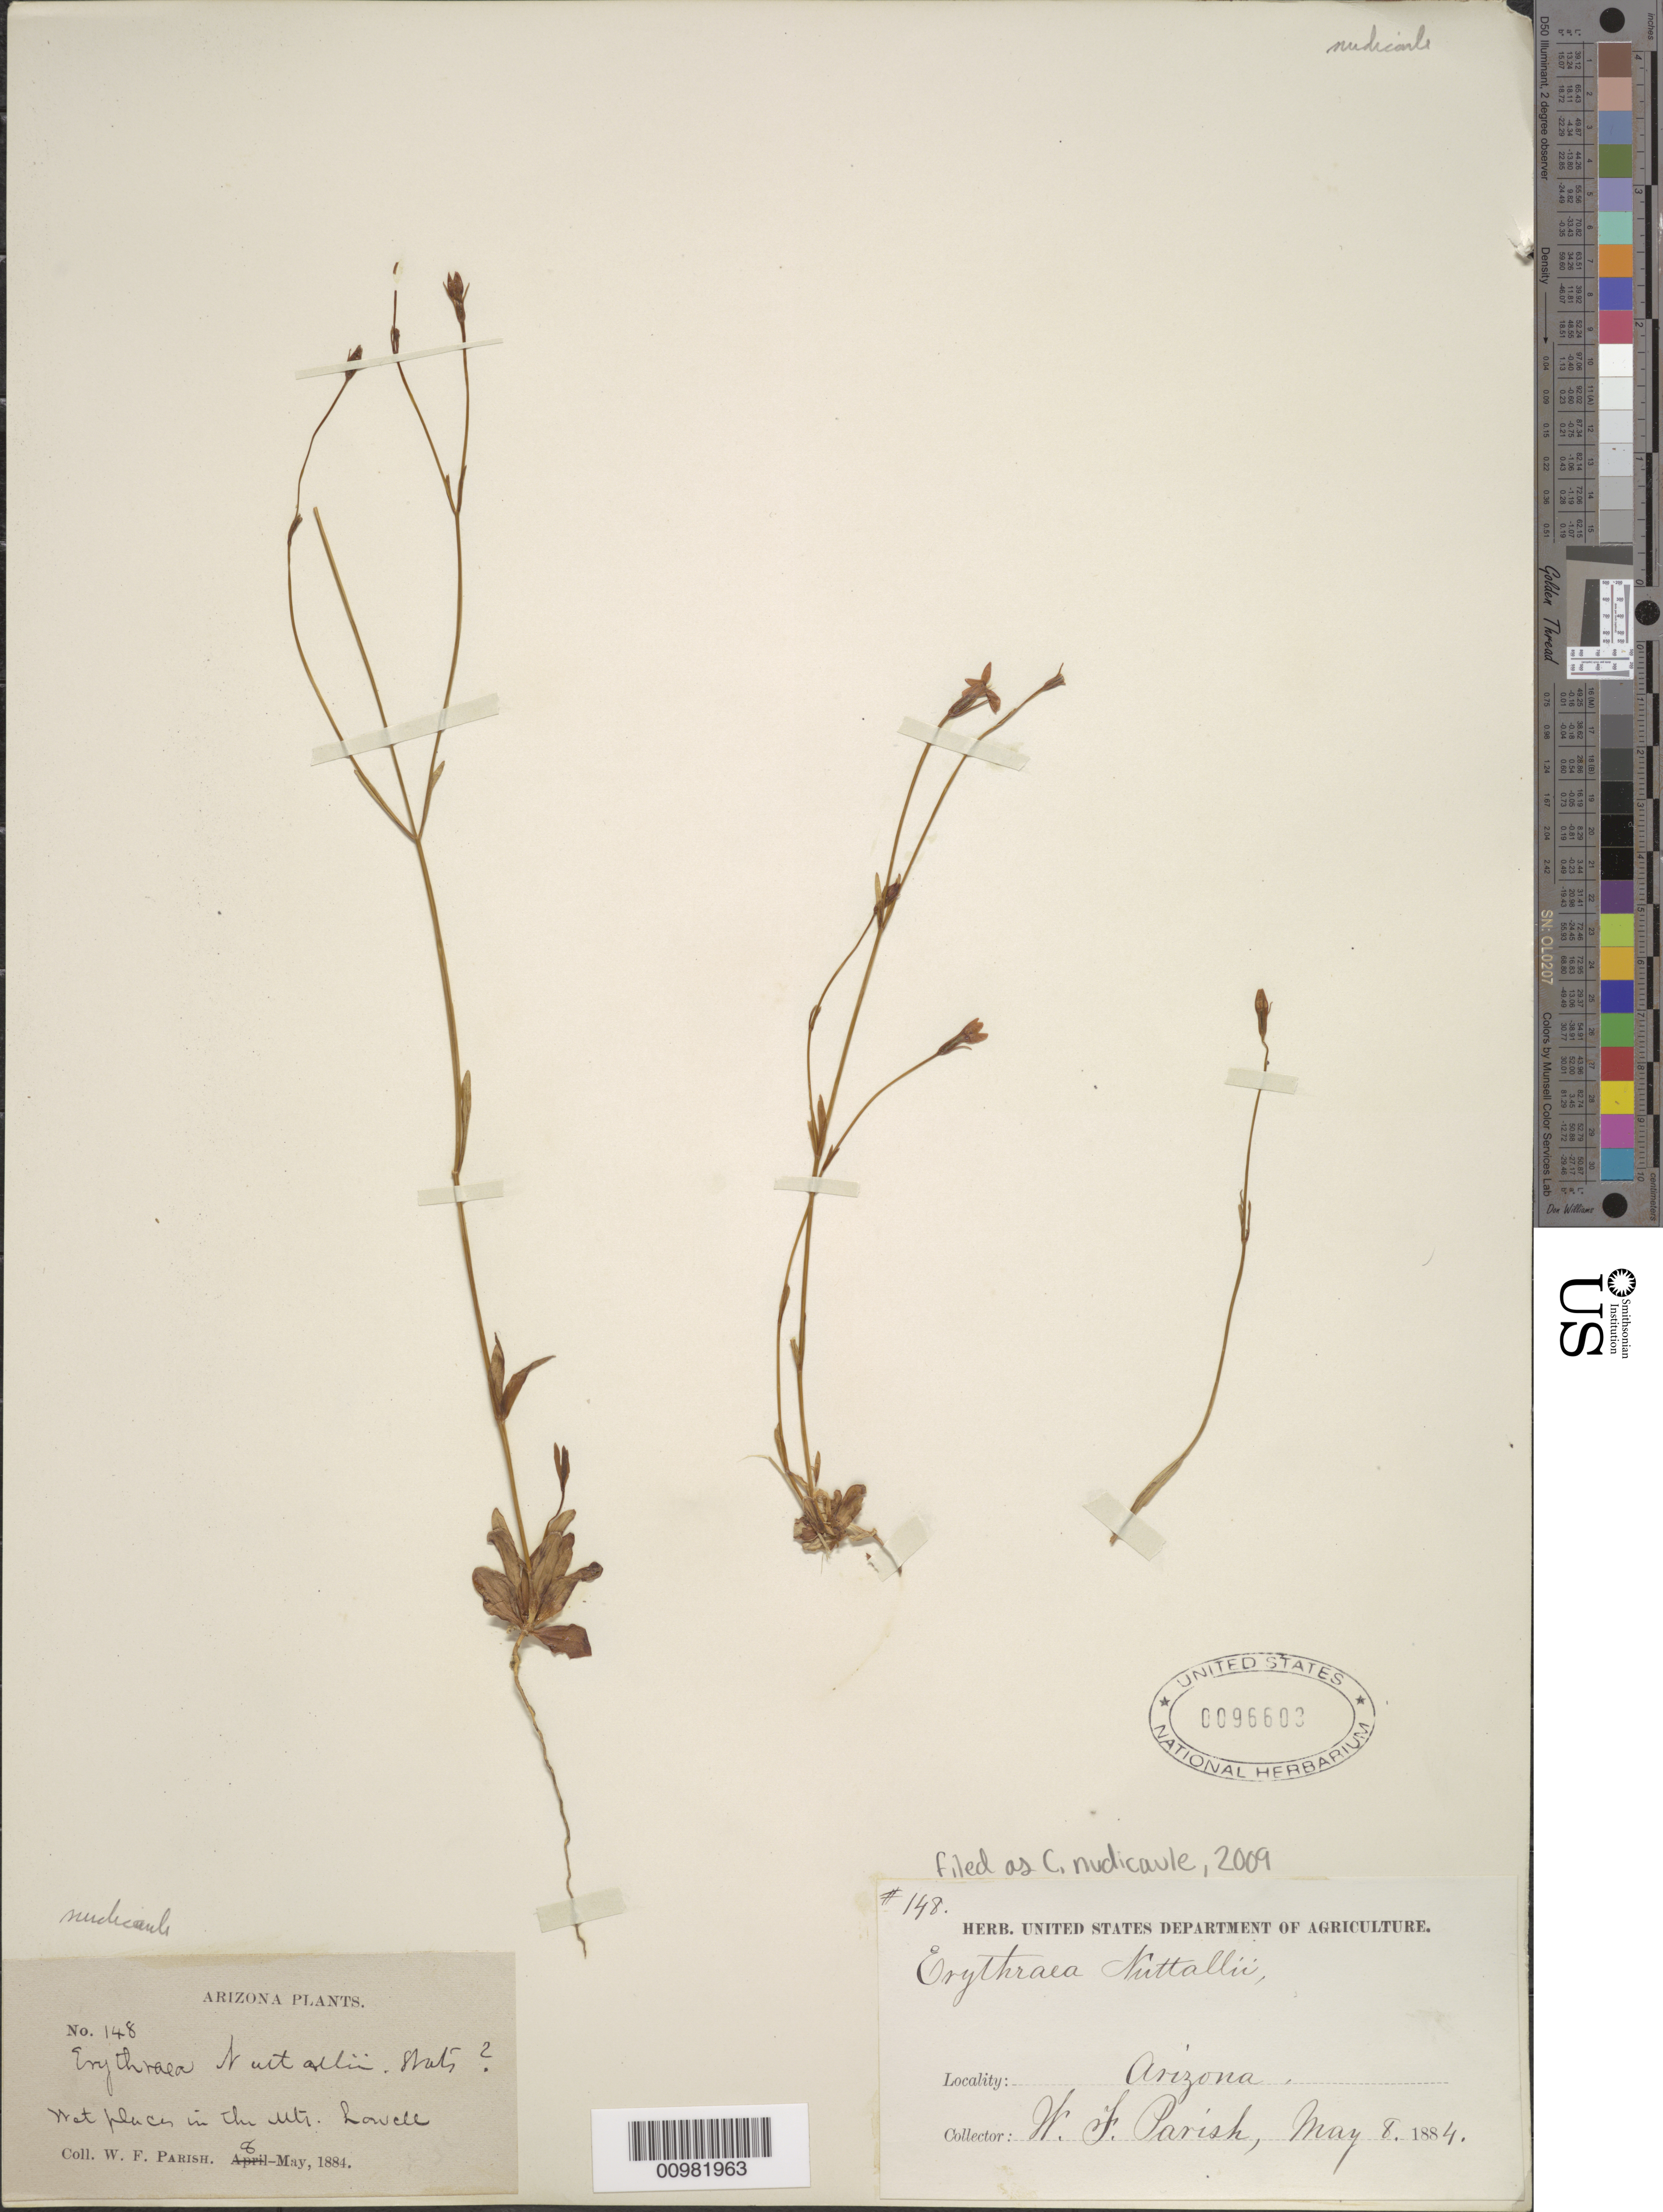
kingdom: Plantae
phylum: Tracheophyta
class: Magnoliopsida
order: Gentianales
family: Gentianaceae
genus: Centaurium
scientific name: Centaurium nudicaule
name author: (Engelm.) B.L. Rob.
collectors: W. F. Parish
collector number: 148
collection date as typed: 08 May 1884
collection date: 1884-05-08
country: United States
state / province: Arizona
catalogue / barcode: US 96603